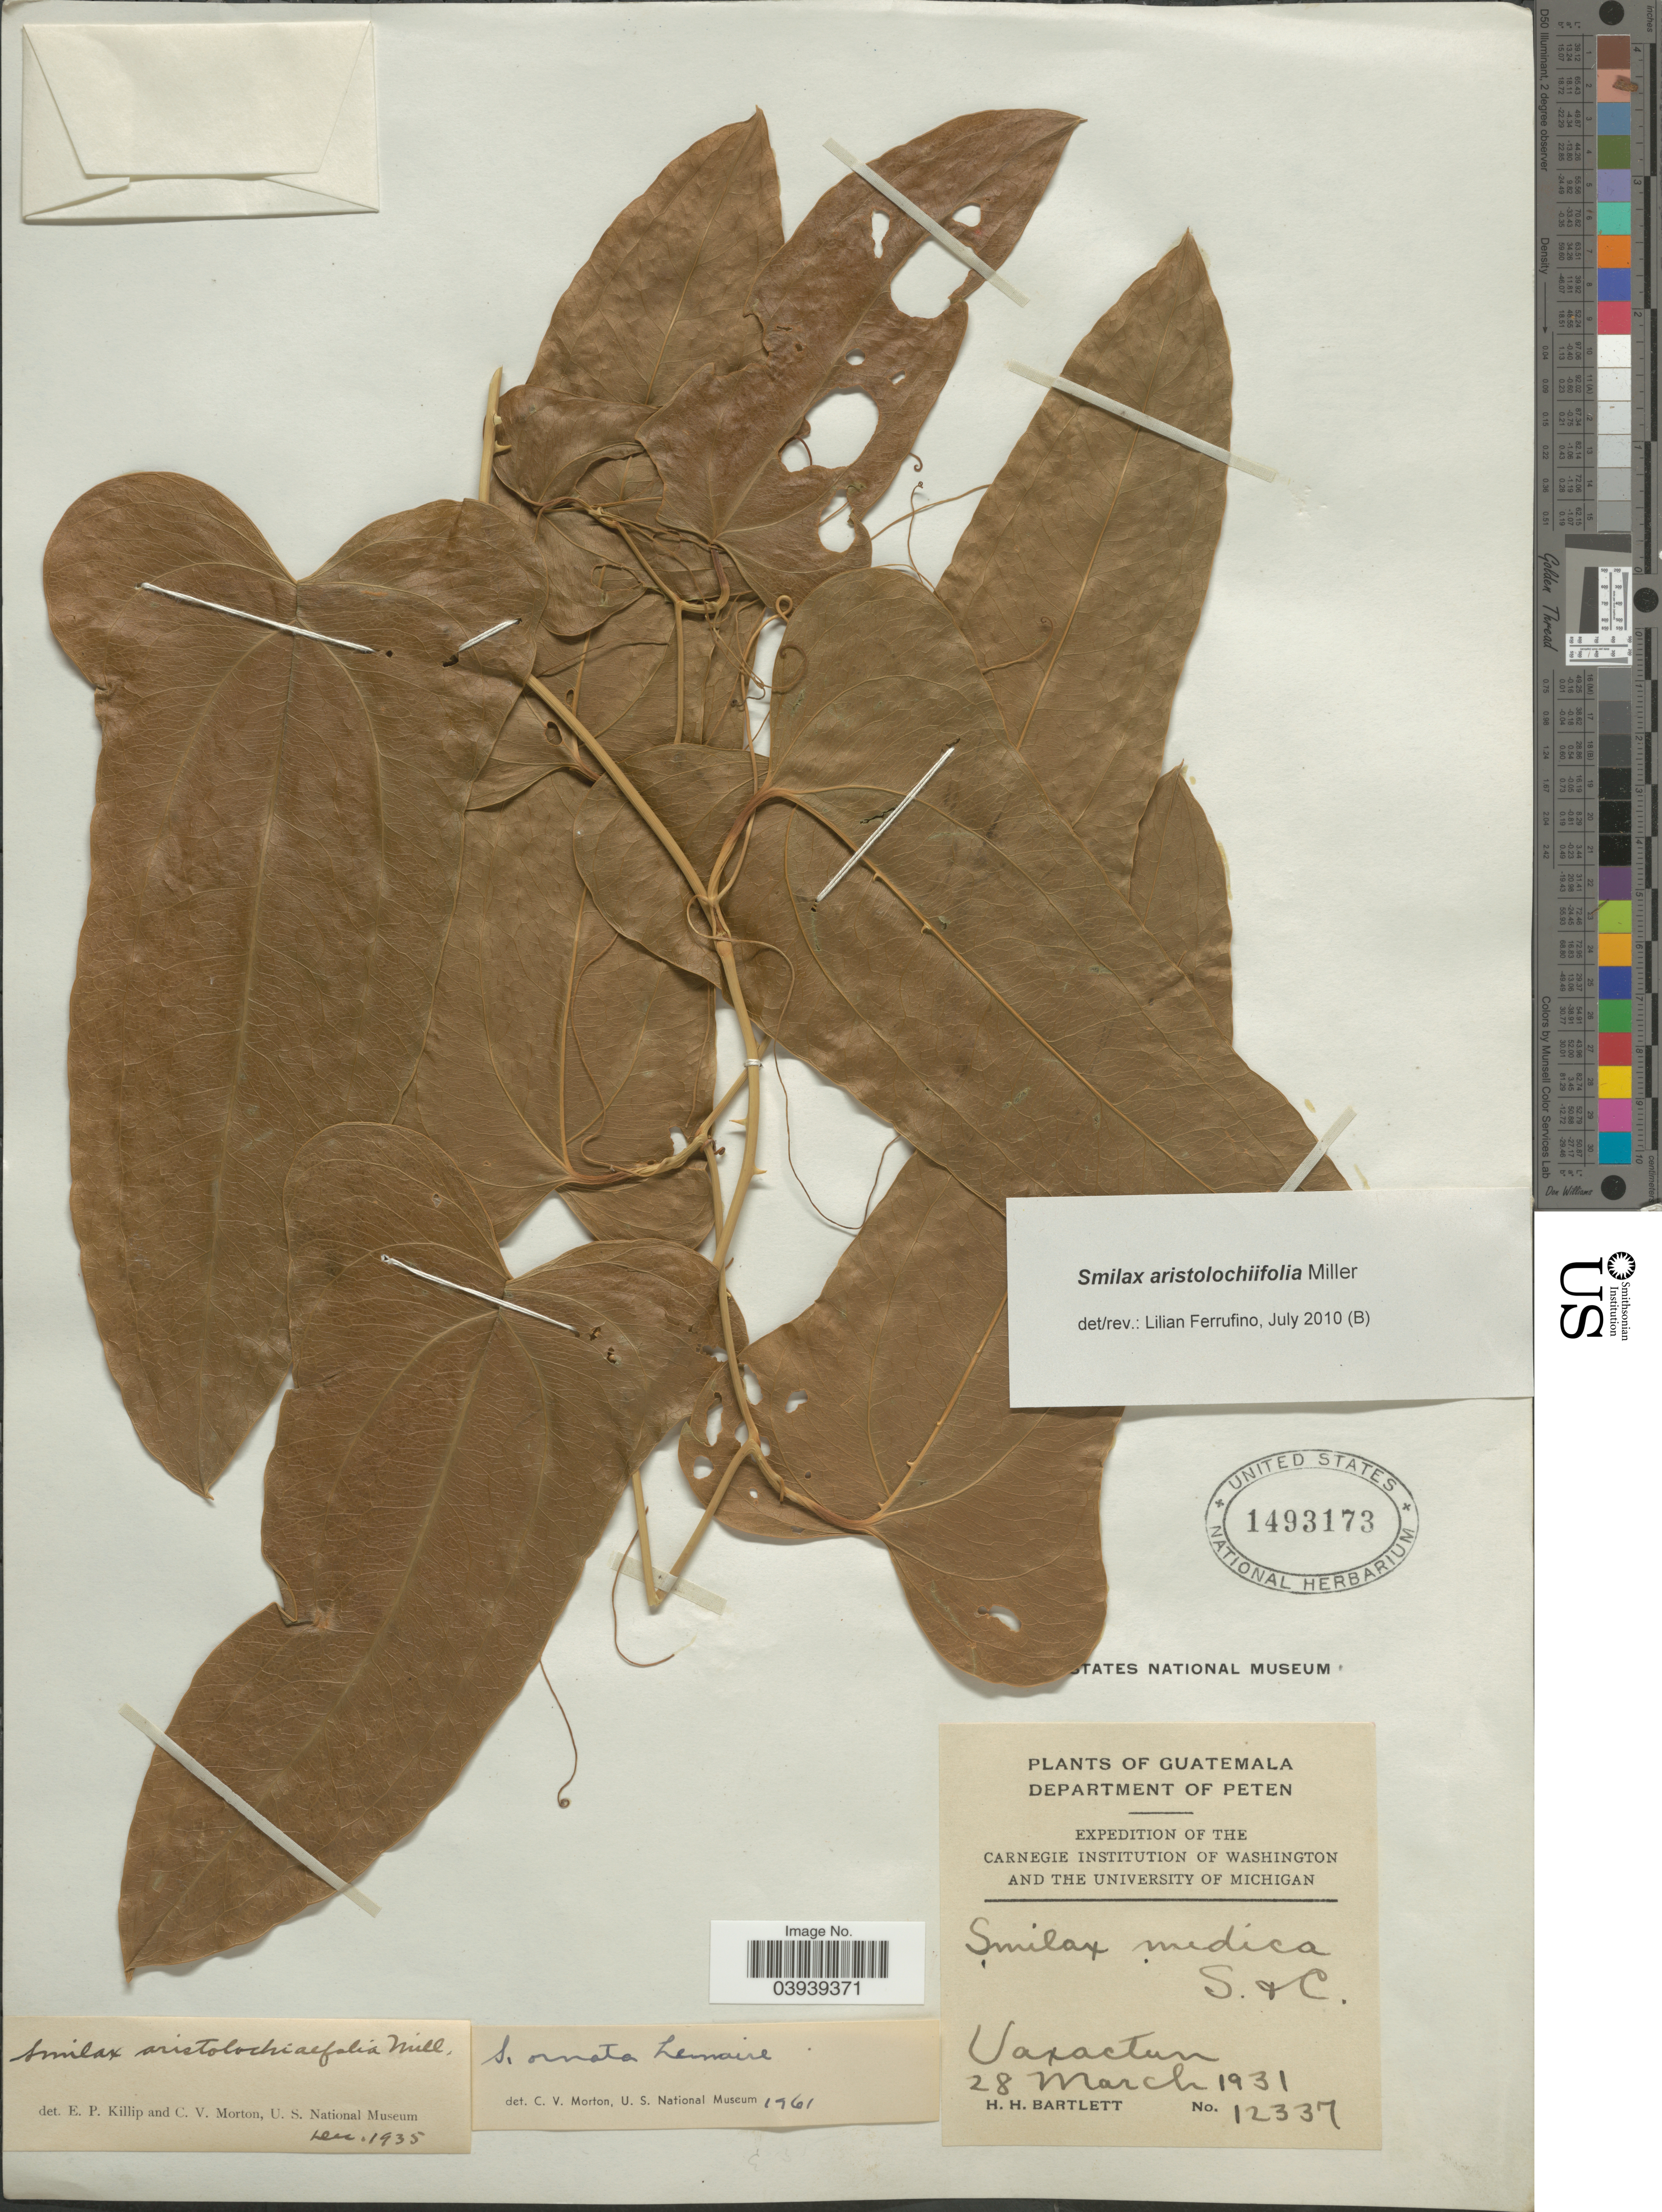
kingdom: Plantae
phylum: Tracheophyta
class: Liliopsida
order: Liliales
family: Smilacaceae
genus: Smilax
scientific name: Smilax aristolochiifolia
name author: Mill.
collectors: H. H. Bartlett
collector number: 12337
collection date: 1931-03-28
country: Guatemala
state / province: El Peten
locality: Department of Peten. Uaxctun.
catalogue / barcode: US 1493173